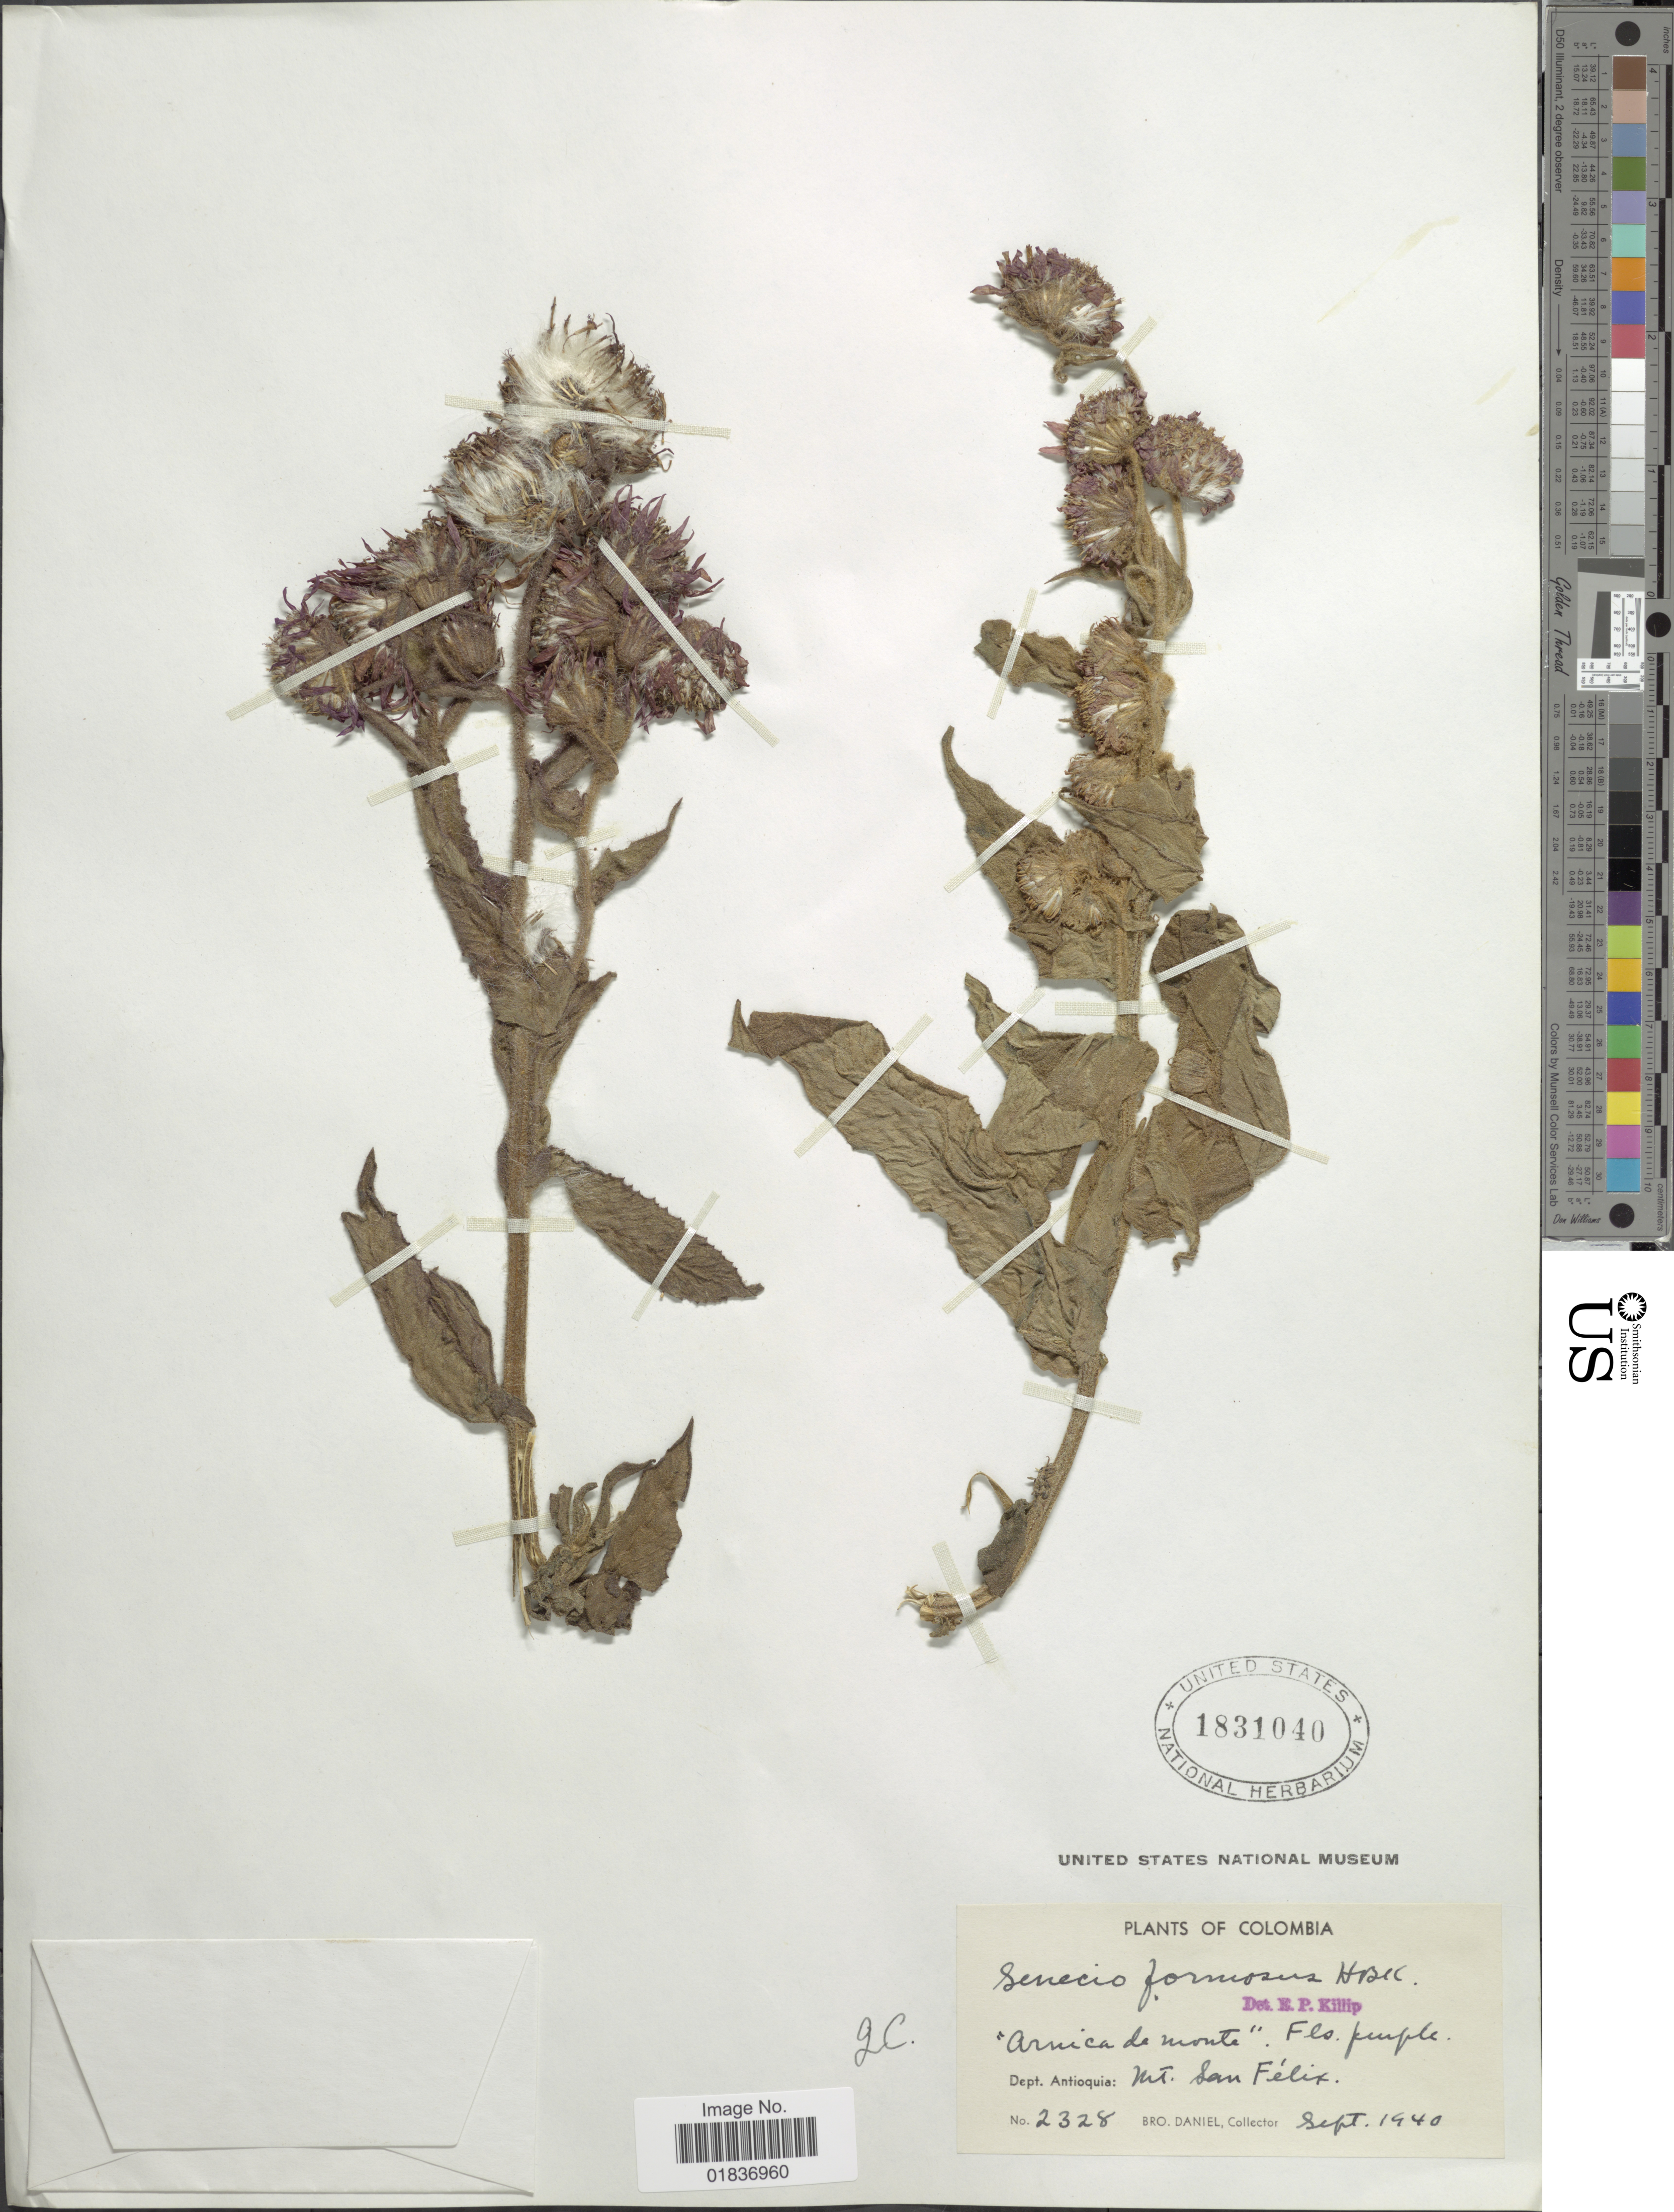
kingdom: Plantae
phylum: Tracheophyta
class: Magnoliopsida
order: Asterales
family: Asteraceae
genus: Senecio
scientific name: Senecio wedglacialis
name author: Cuatrec.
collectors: Bro. Daniel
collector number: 2328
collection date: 1940-09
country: Colombia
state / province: Antioquia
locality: Aruica de monte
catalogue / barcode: US 1831040